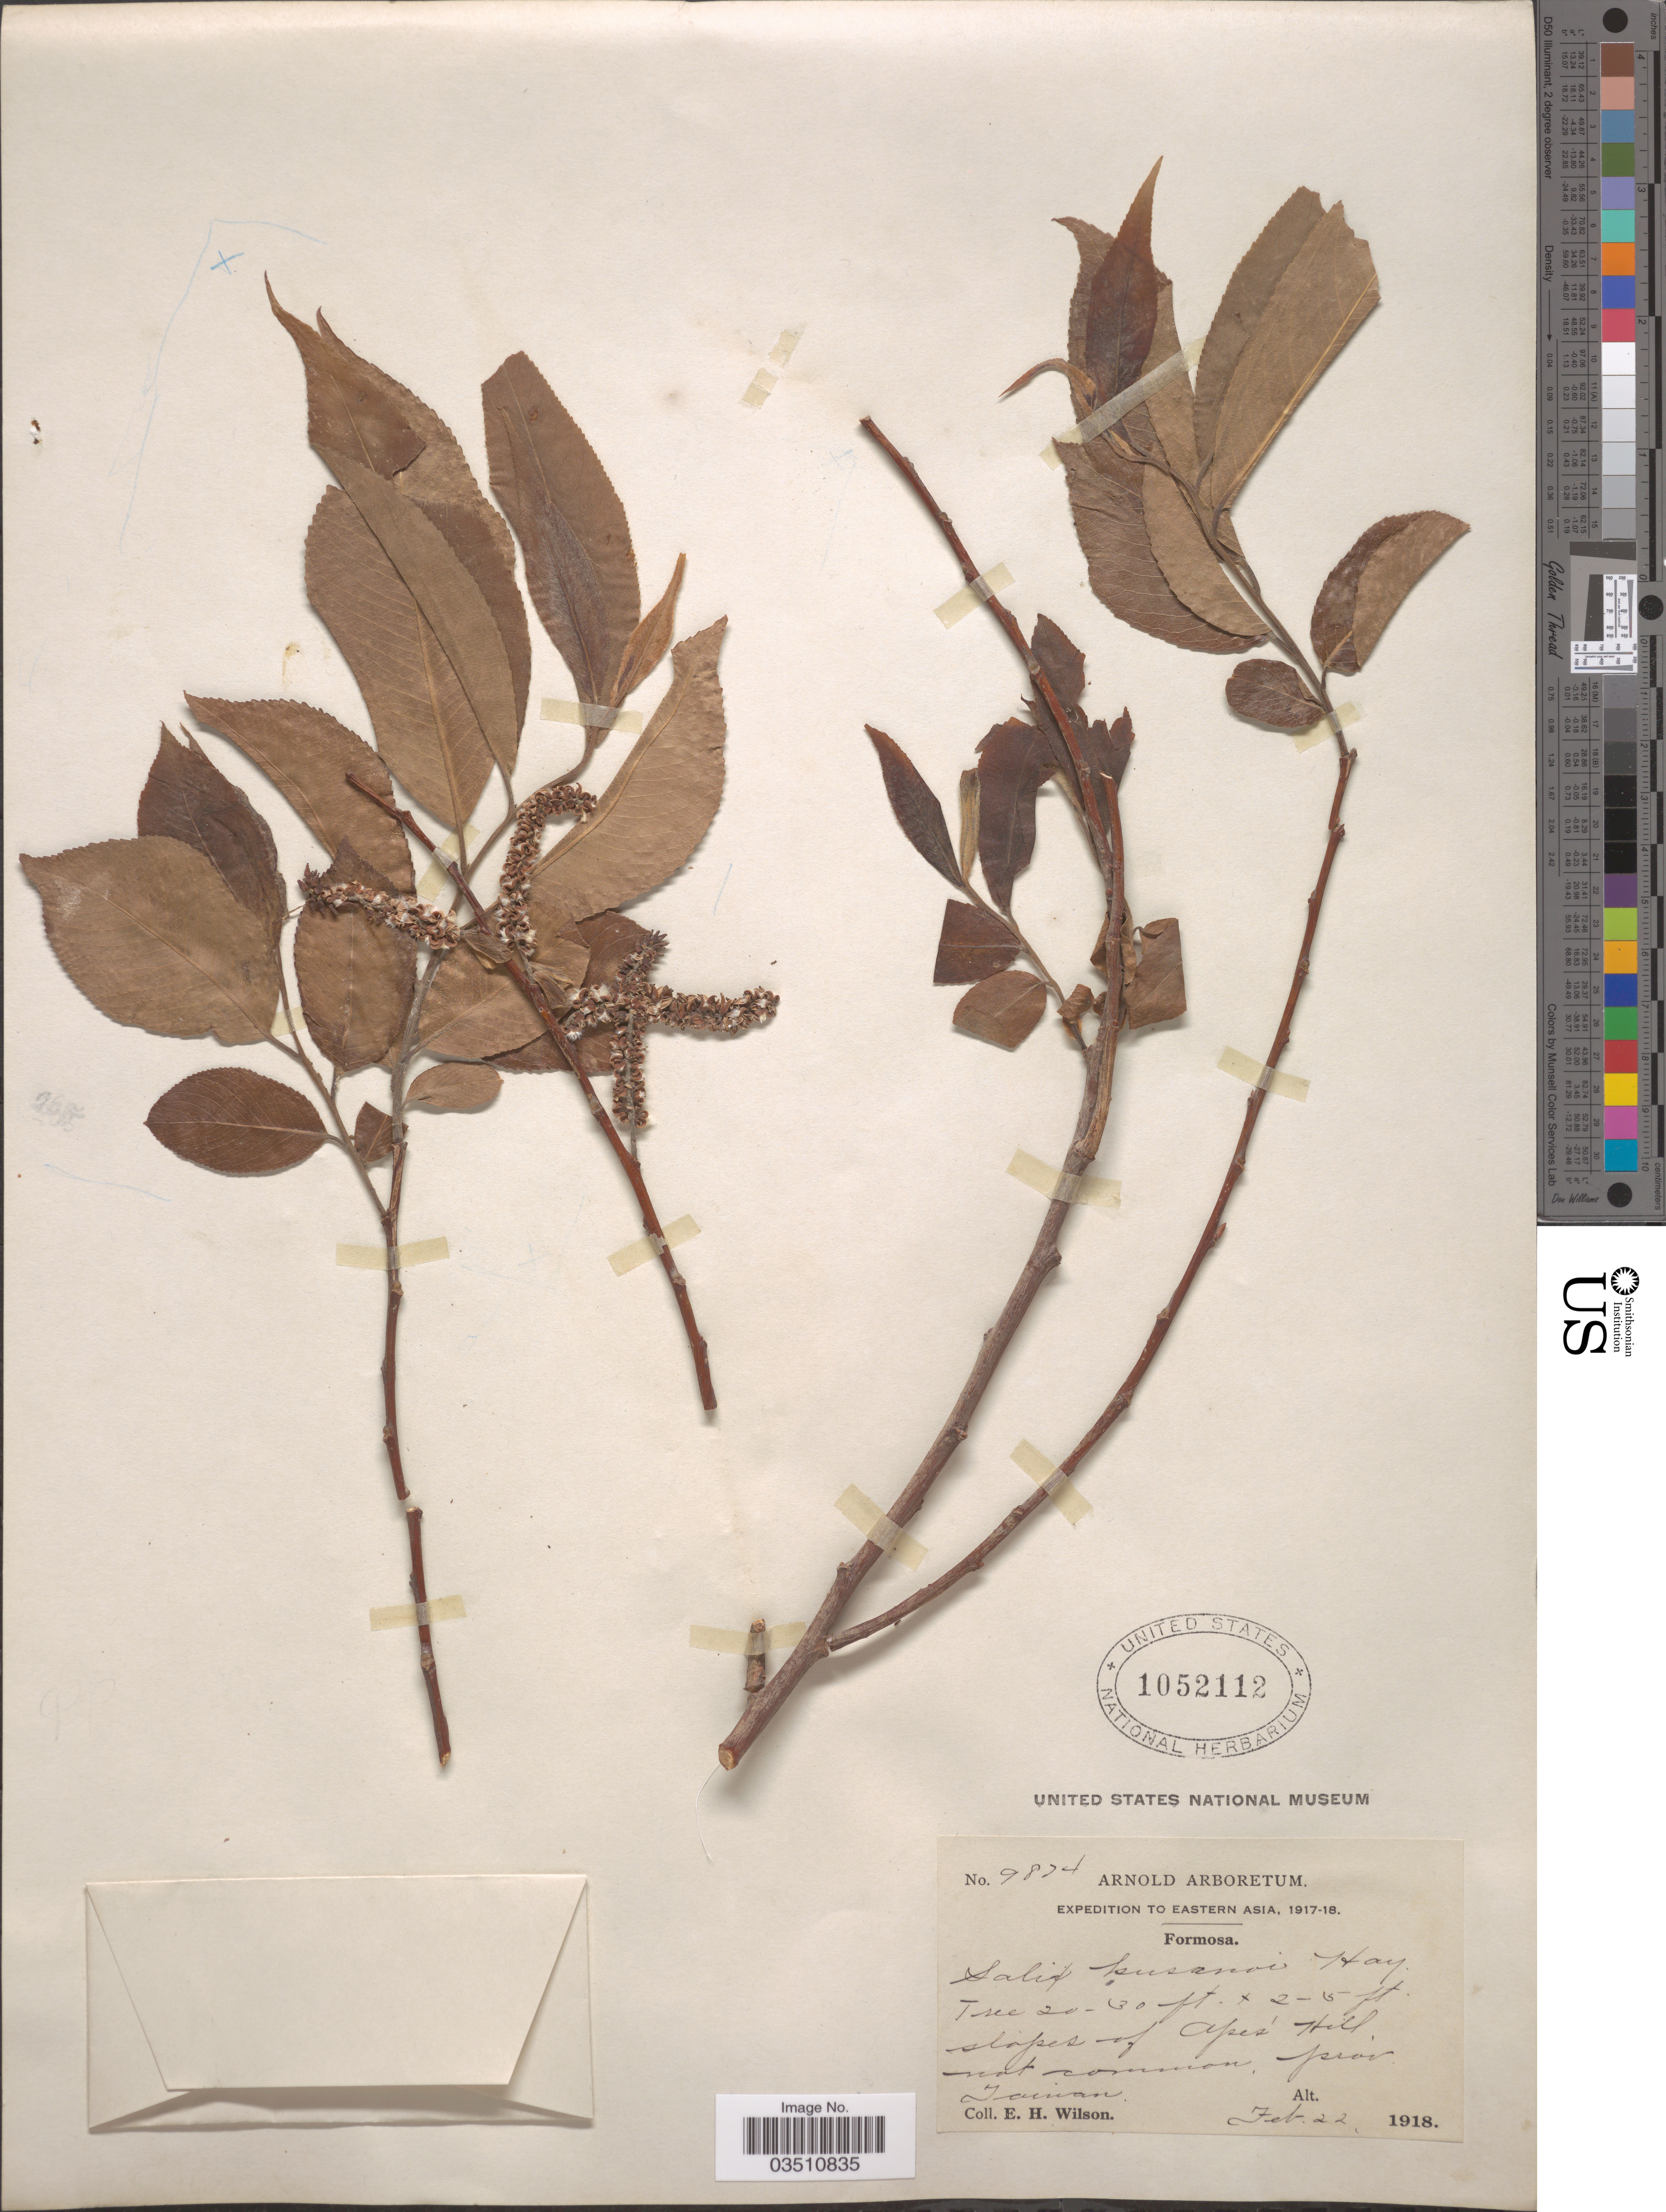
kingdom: Plantae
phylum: Tracheophyta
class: Magnoliopsida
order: Malpighiales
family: Salicaceae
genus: Salix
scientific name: Salix kusanoi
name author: (Hayata) C.K. Schneid.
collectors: E. Wilson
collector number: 9874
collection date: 1918-02-22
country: Taiwan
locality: Formosa. Slopes of Apes' Hill, prov. Taiwan.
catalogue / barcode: US 1052112